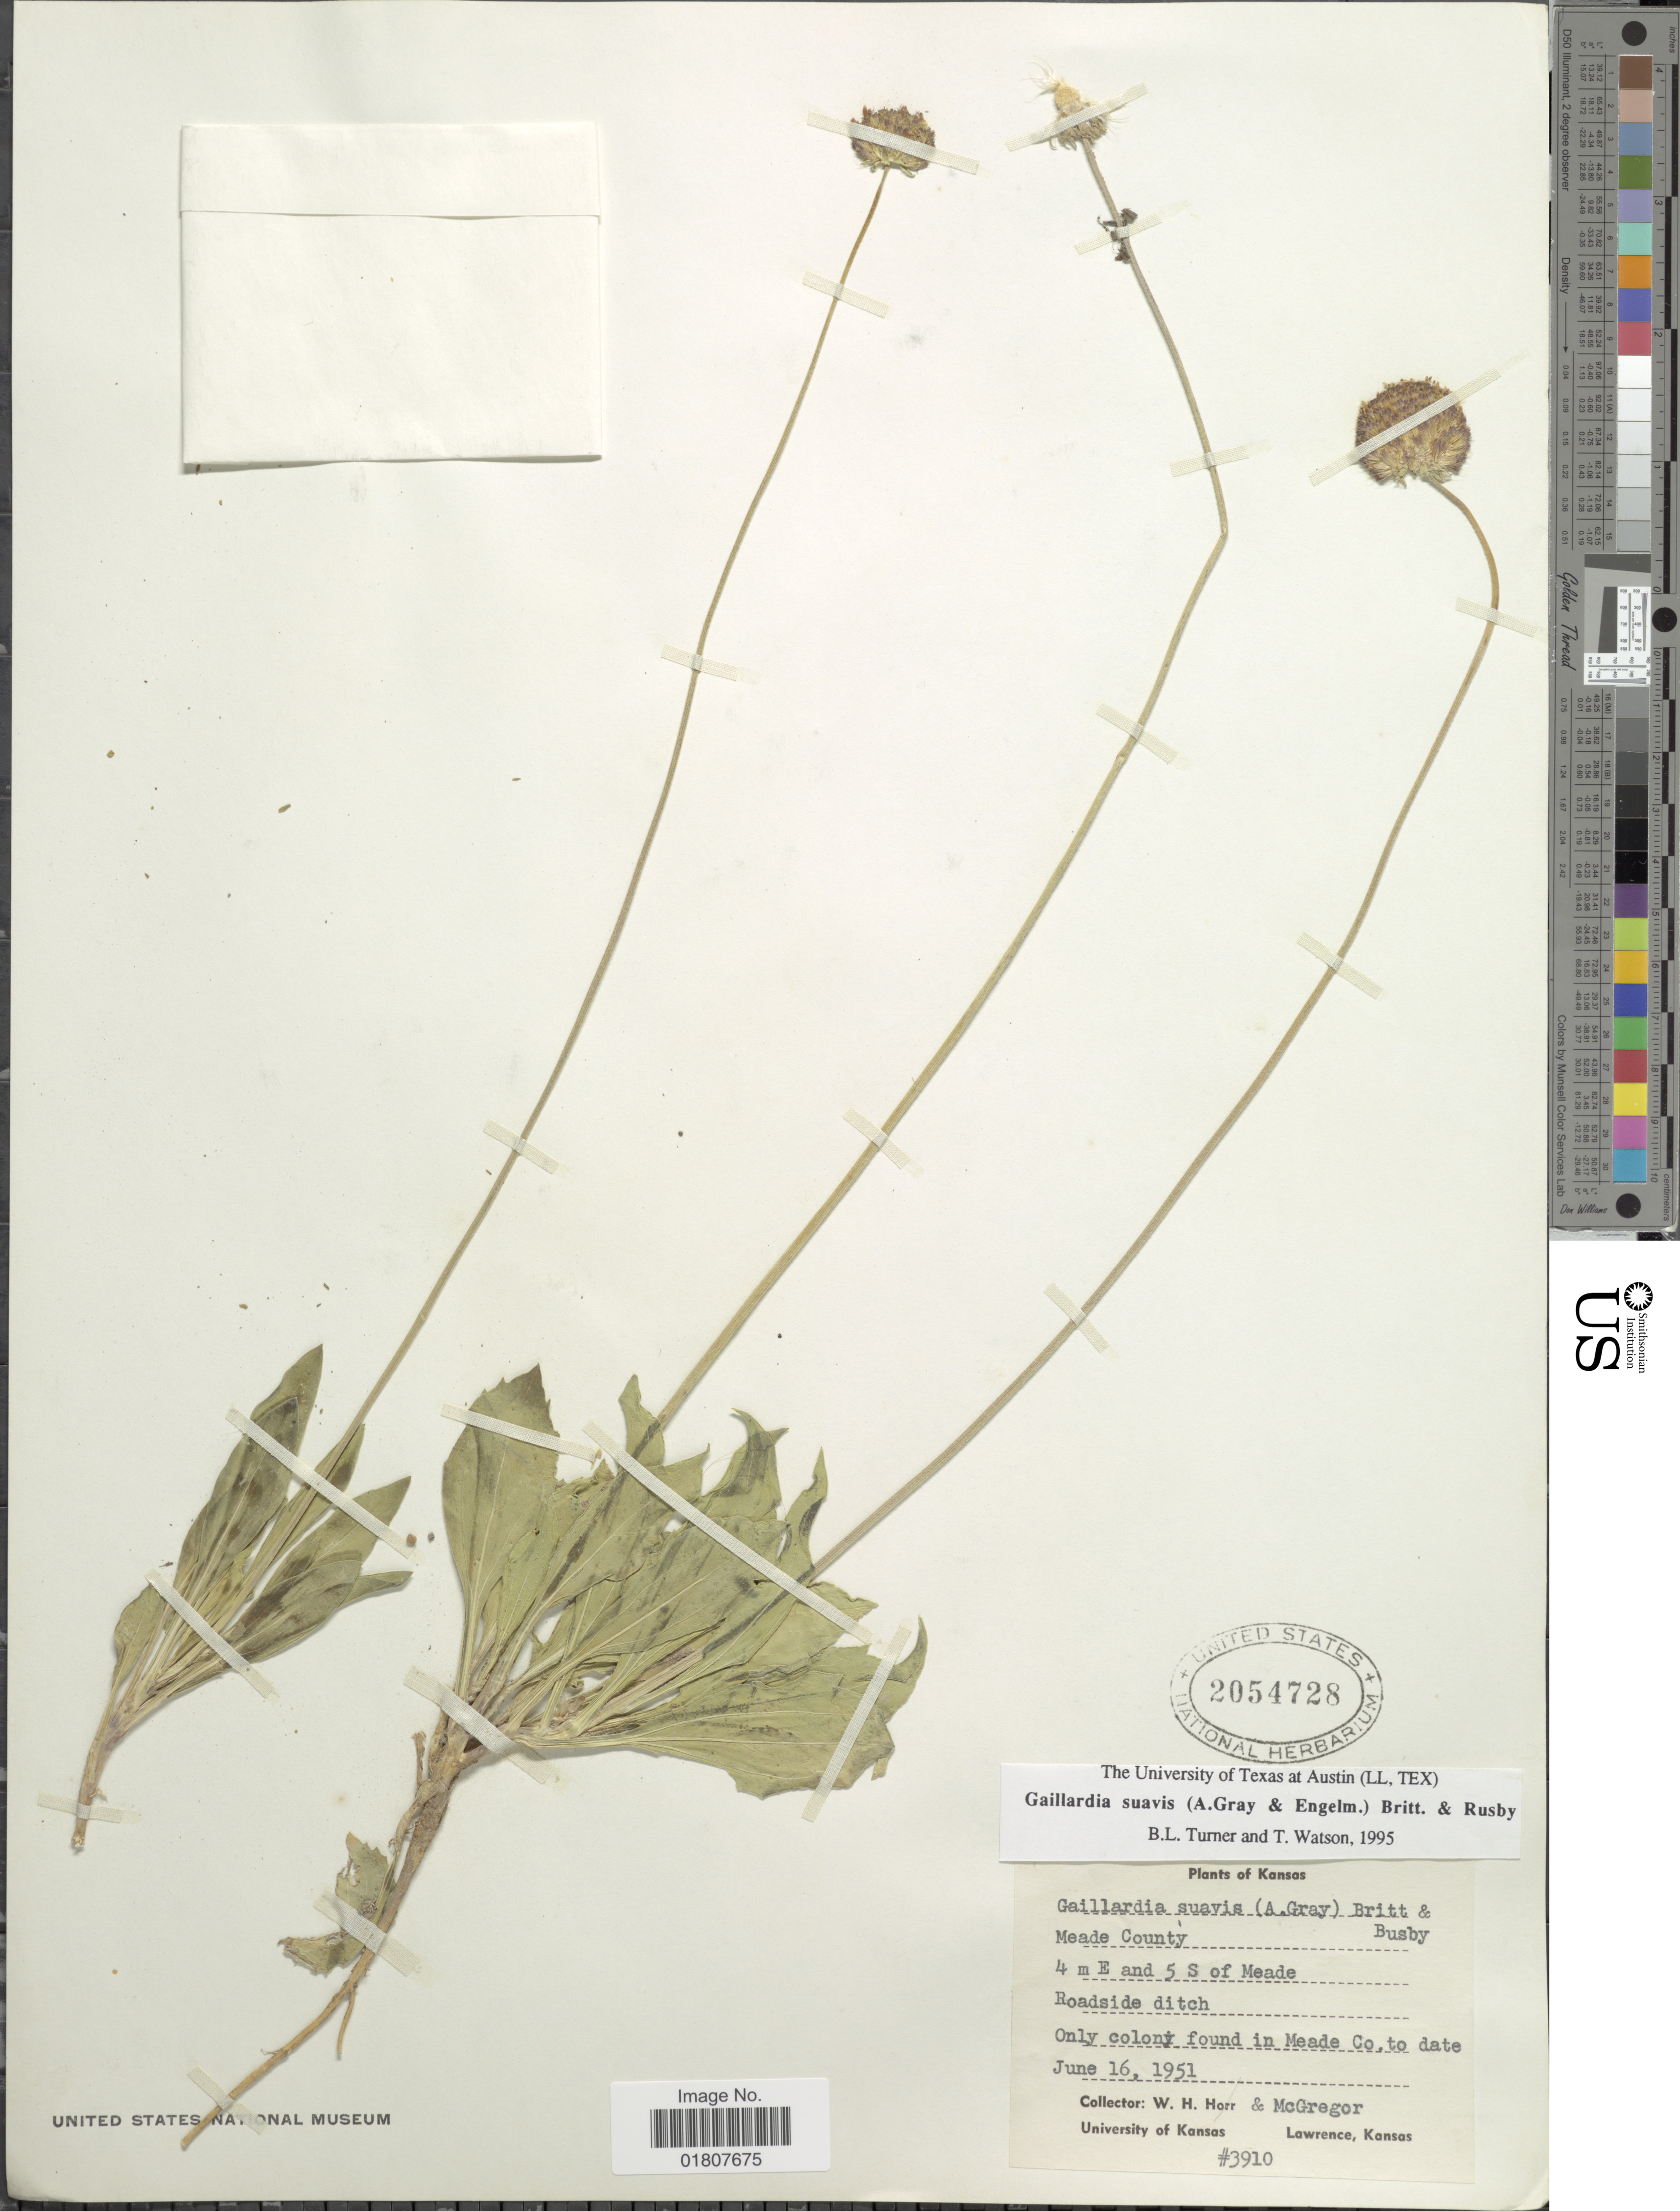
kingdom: Plantae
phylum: Tracheophyta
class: Magnoliopsida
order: Asterales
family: Asteraceae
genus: Gaillardia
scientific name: Gaillardia suavis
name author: (A. Gray & Engelm.) Britton & Rusby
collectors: W. H. Horr & -. McGregor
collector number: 3910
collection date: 1951-06-16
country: United States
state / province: Kansas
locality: Meade County. 4 m E and 5 S of Meade. Roadside ditch. Only colony found in Meade Co.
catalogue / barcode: US 2054728